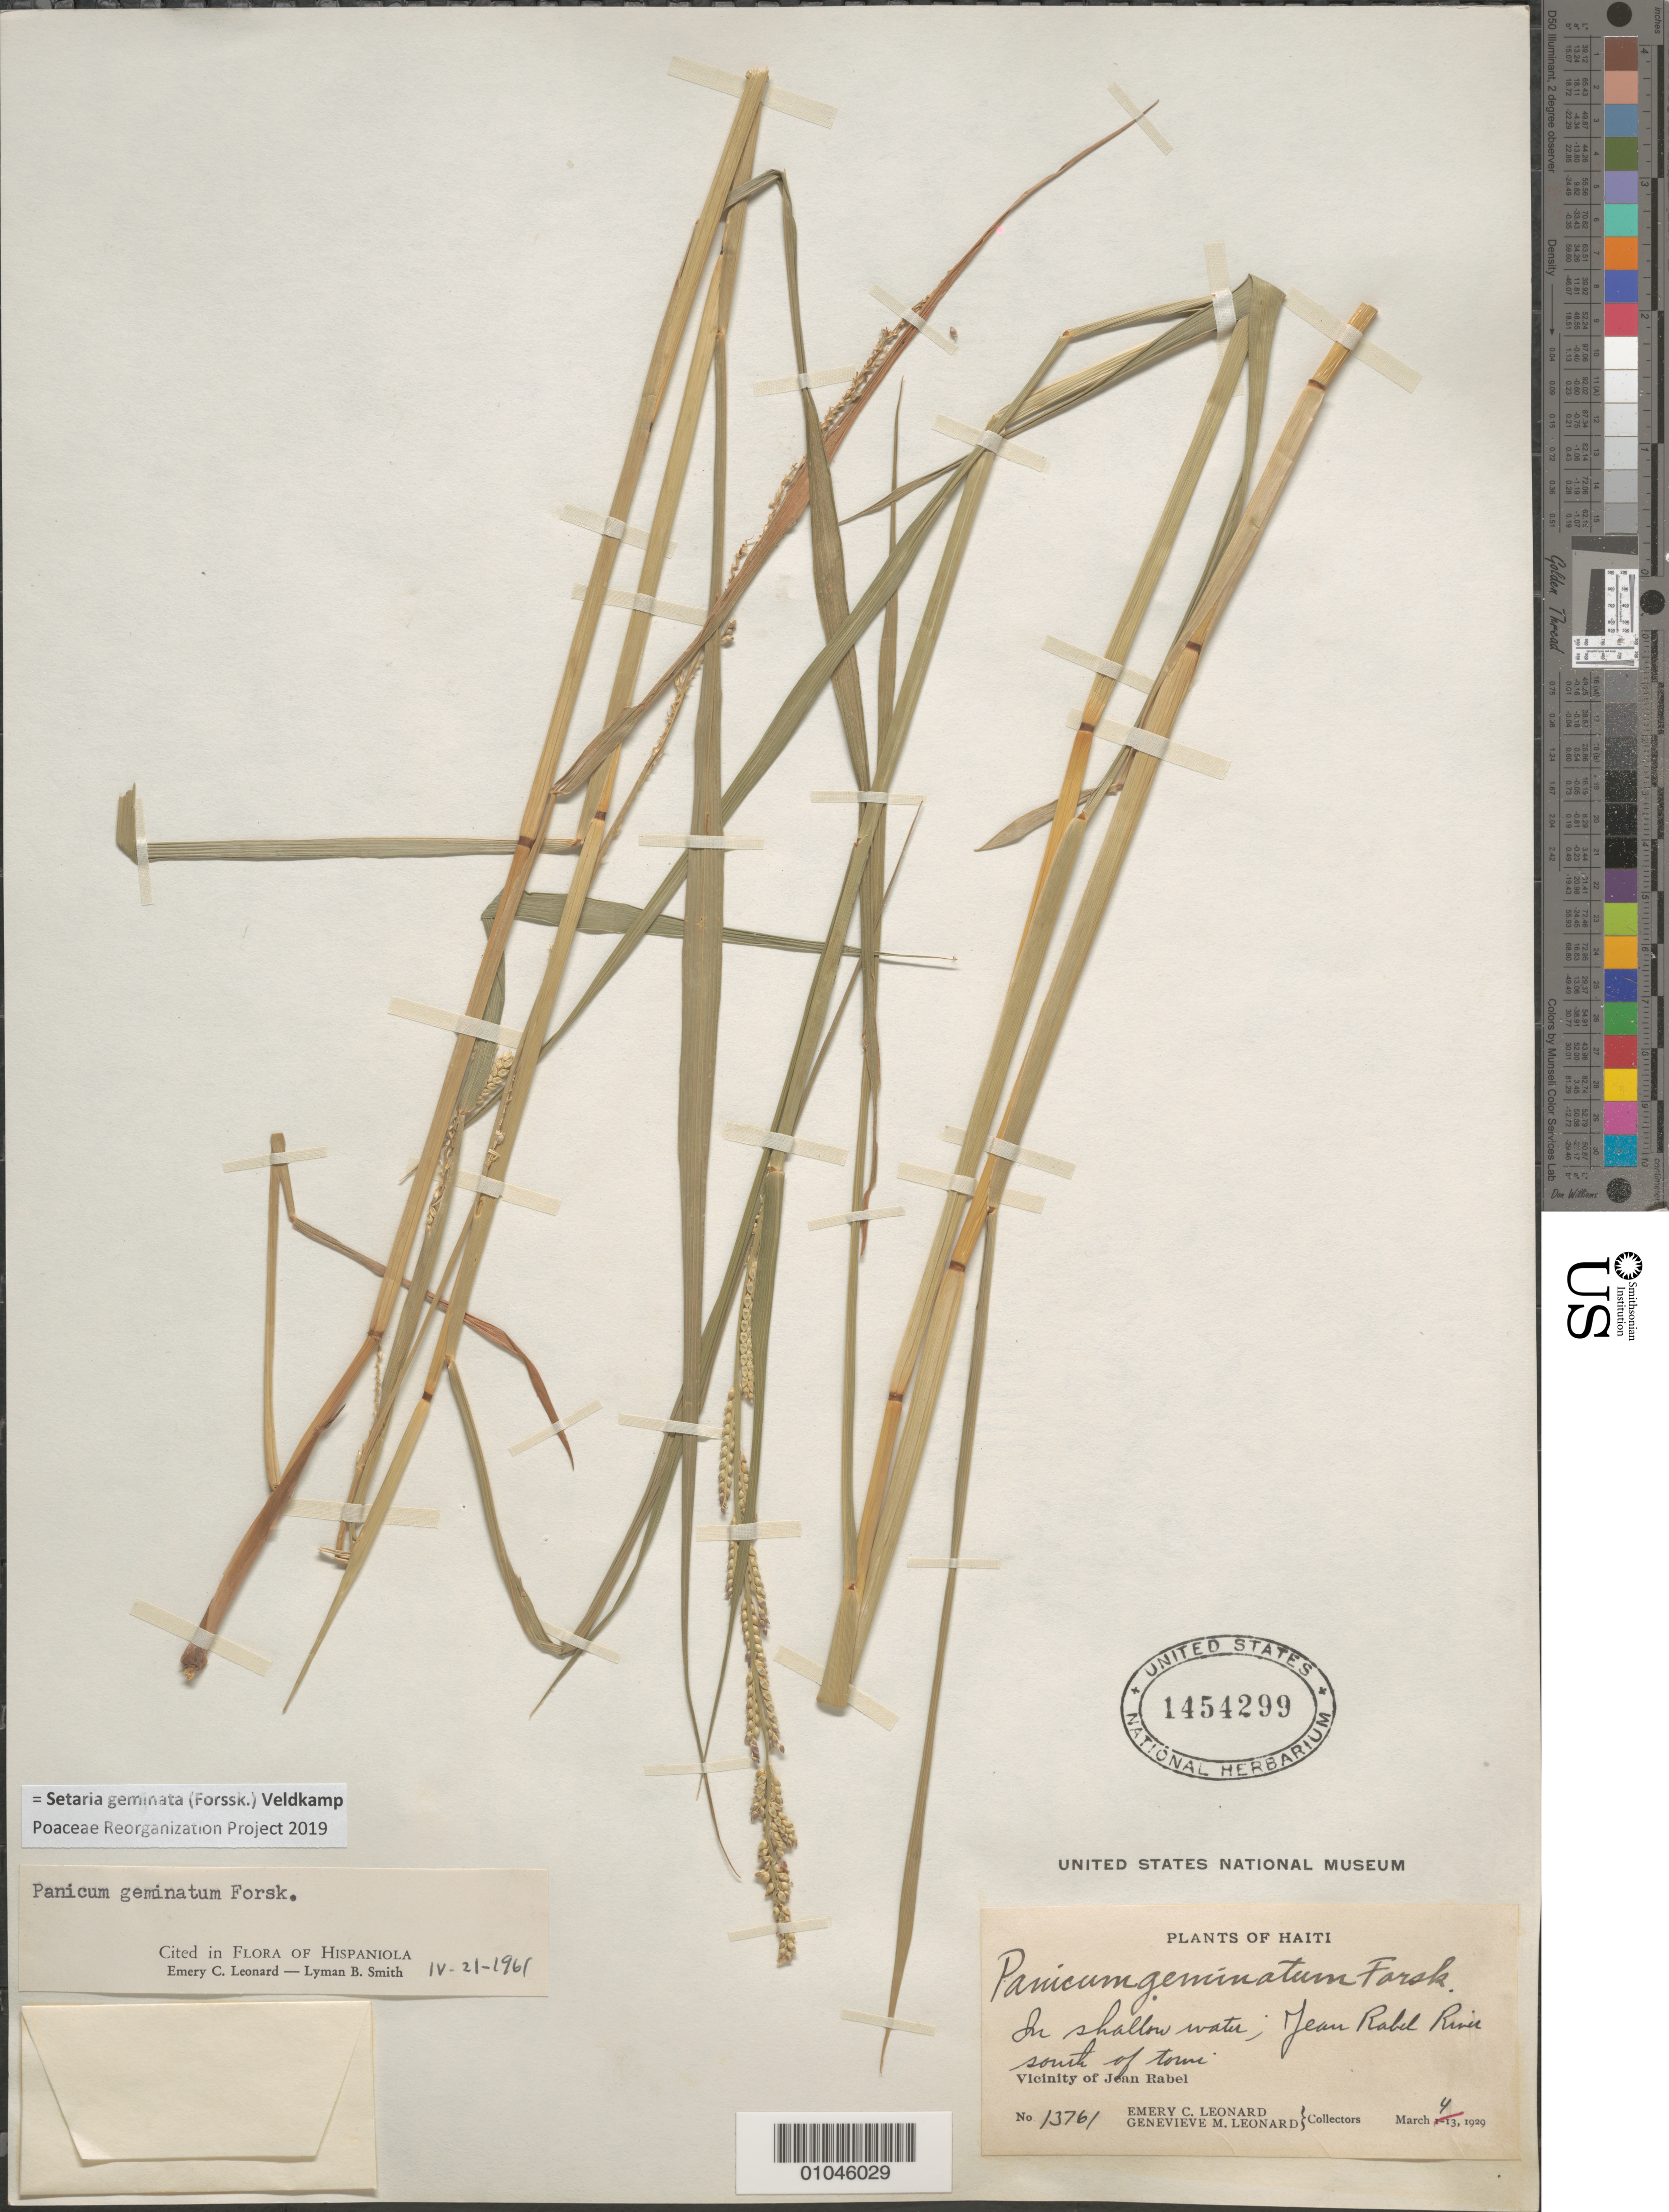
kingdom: Plantae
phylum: Tracheophyta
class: Liliopsida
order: Poales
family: Poaceae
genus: Paspalidium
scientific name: Paspalidium geminatum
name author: (Forssk.) Stapf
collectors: E. C. Leonard & G. M. Leonard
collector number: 13761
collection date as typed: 04 Mar 1929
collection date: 1929-03-04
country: Haiti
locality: In shallow water, Jean Rabel River South of town.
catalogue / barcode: US 1454299